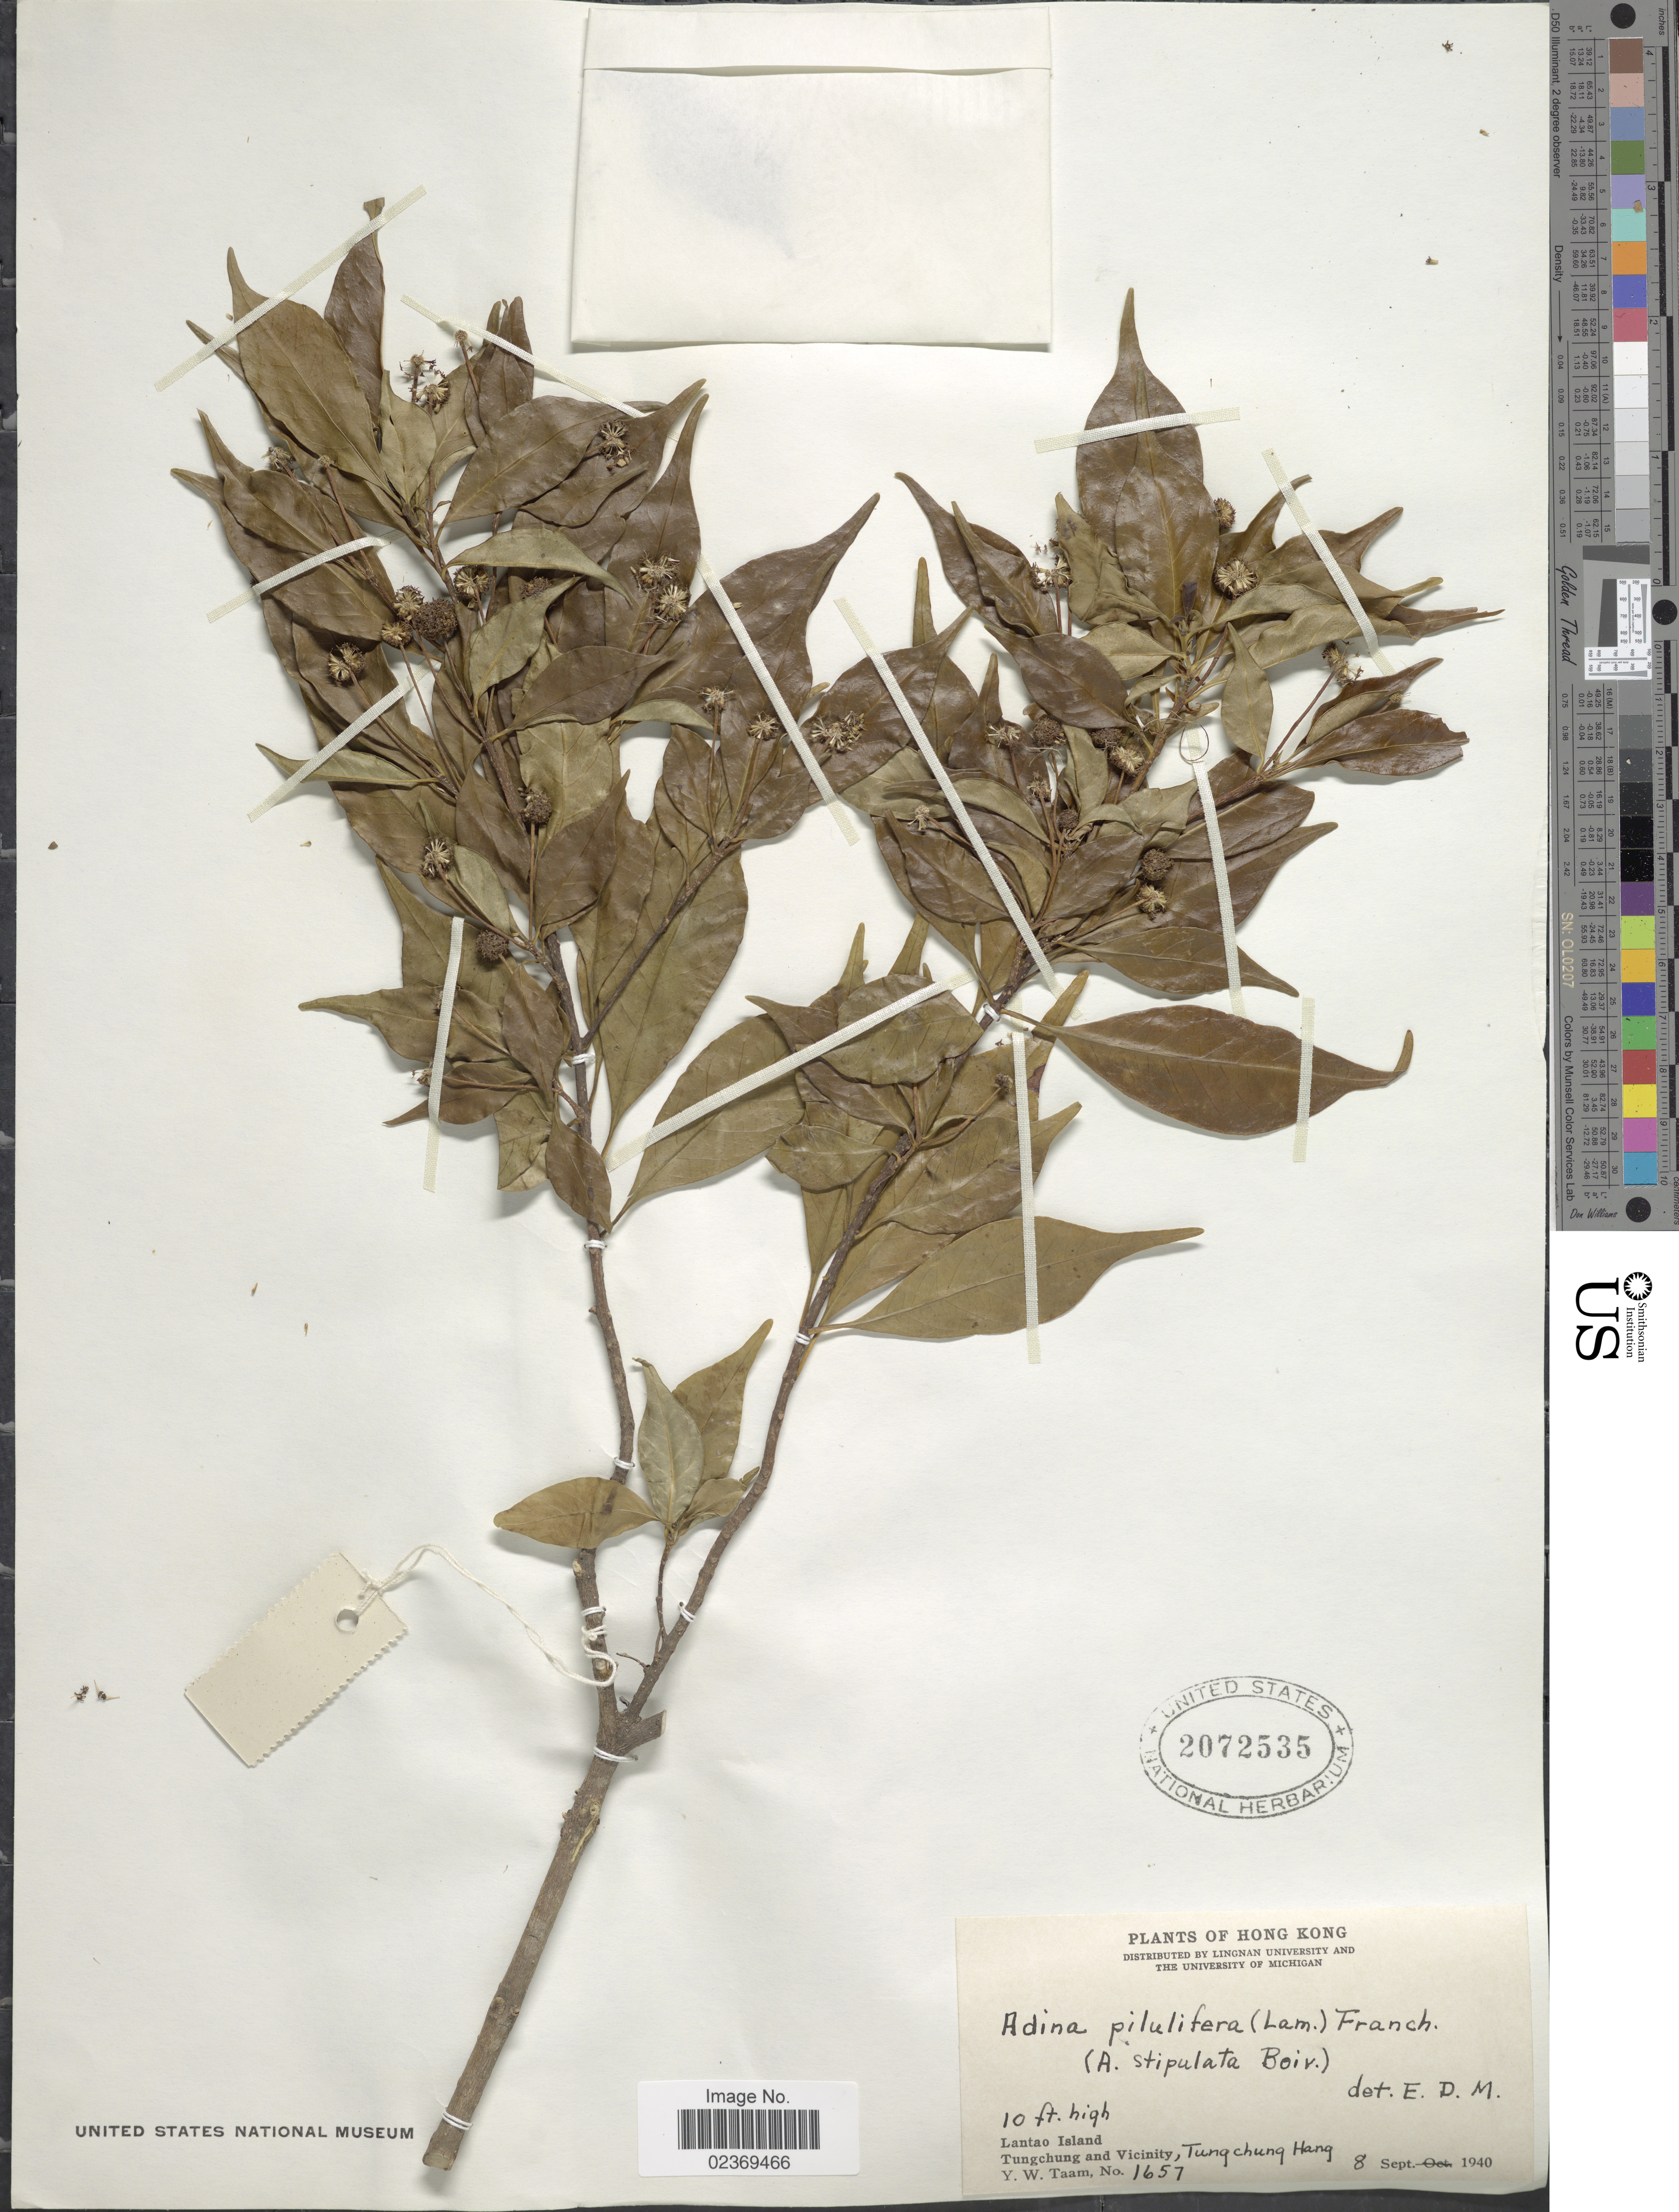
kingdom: Plantae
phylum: Tracheophyta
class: Magnoliopsida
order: Gentianales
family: Rubiaceae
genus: Adina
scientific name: Adina pilulifera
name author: (Lam.) Franch. & Drake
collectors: Y. W. Taam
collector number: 1657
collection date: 1940-09-08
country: China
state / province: Hong Kong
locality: Lantao Island, Tungchung and Vicinity, Tungchung Hang.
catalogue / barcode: US 2072535